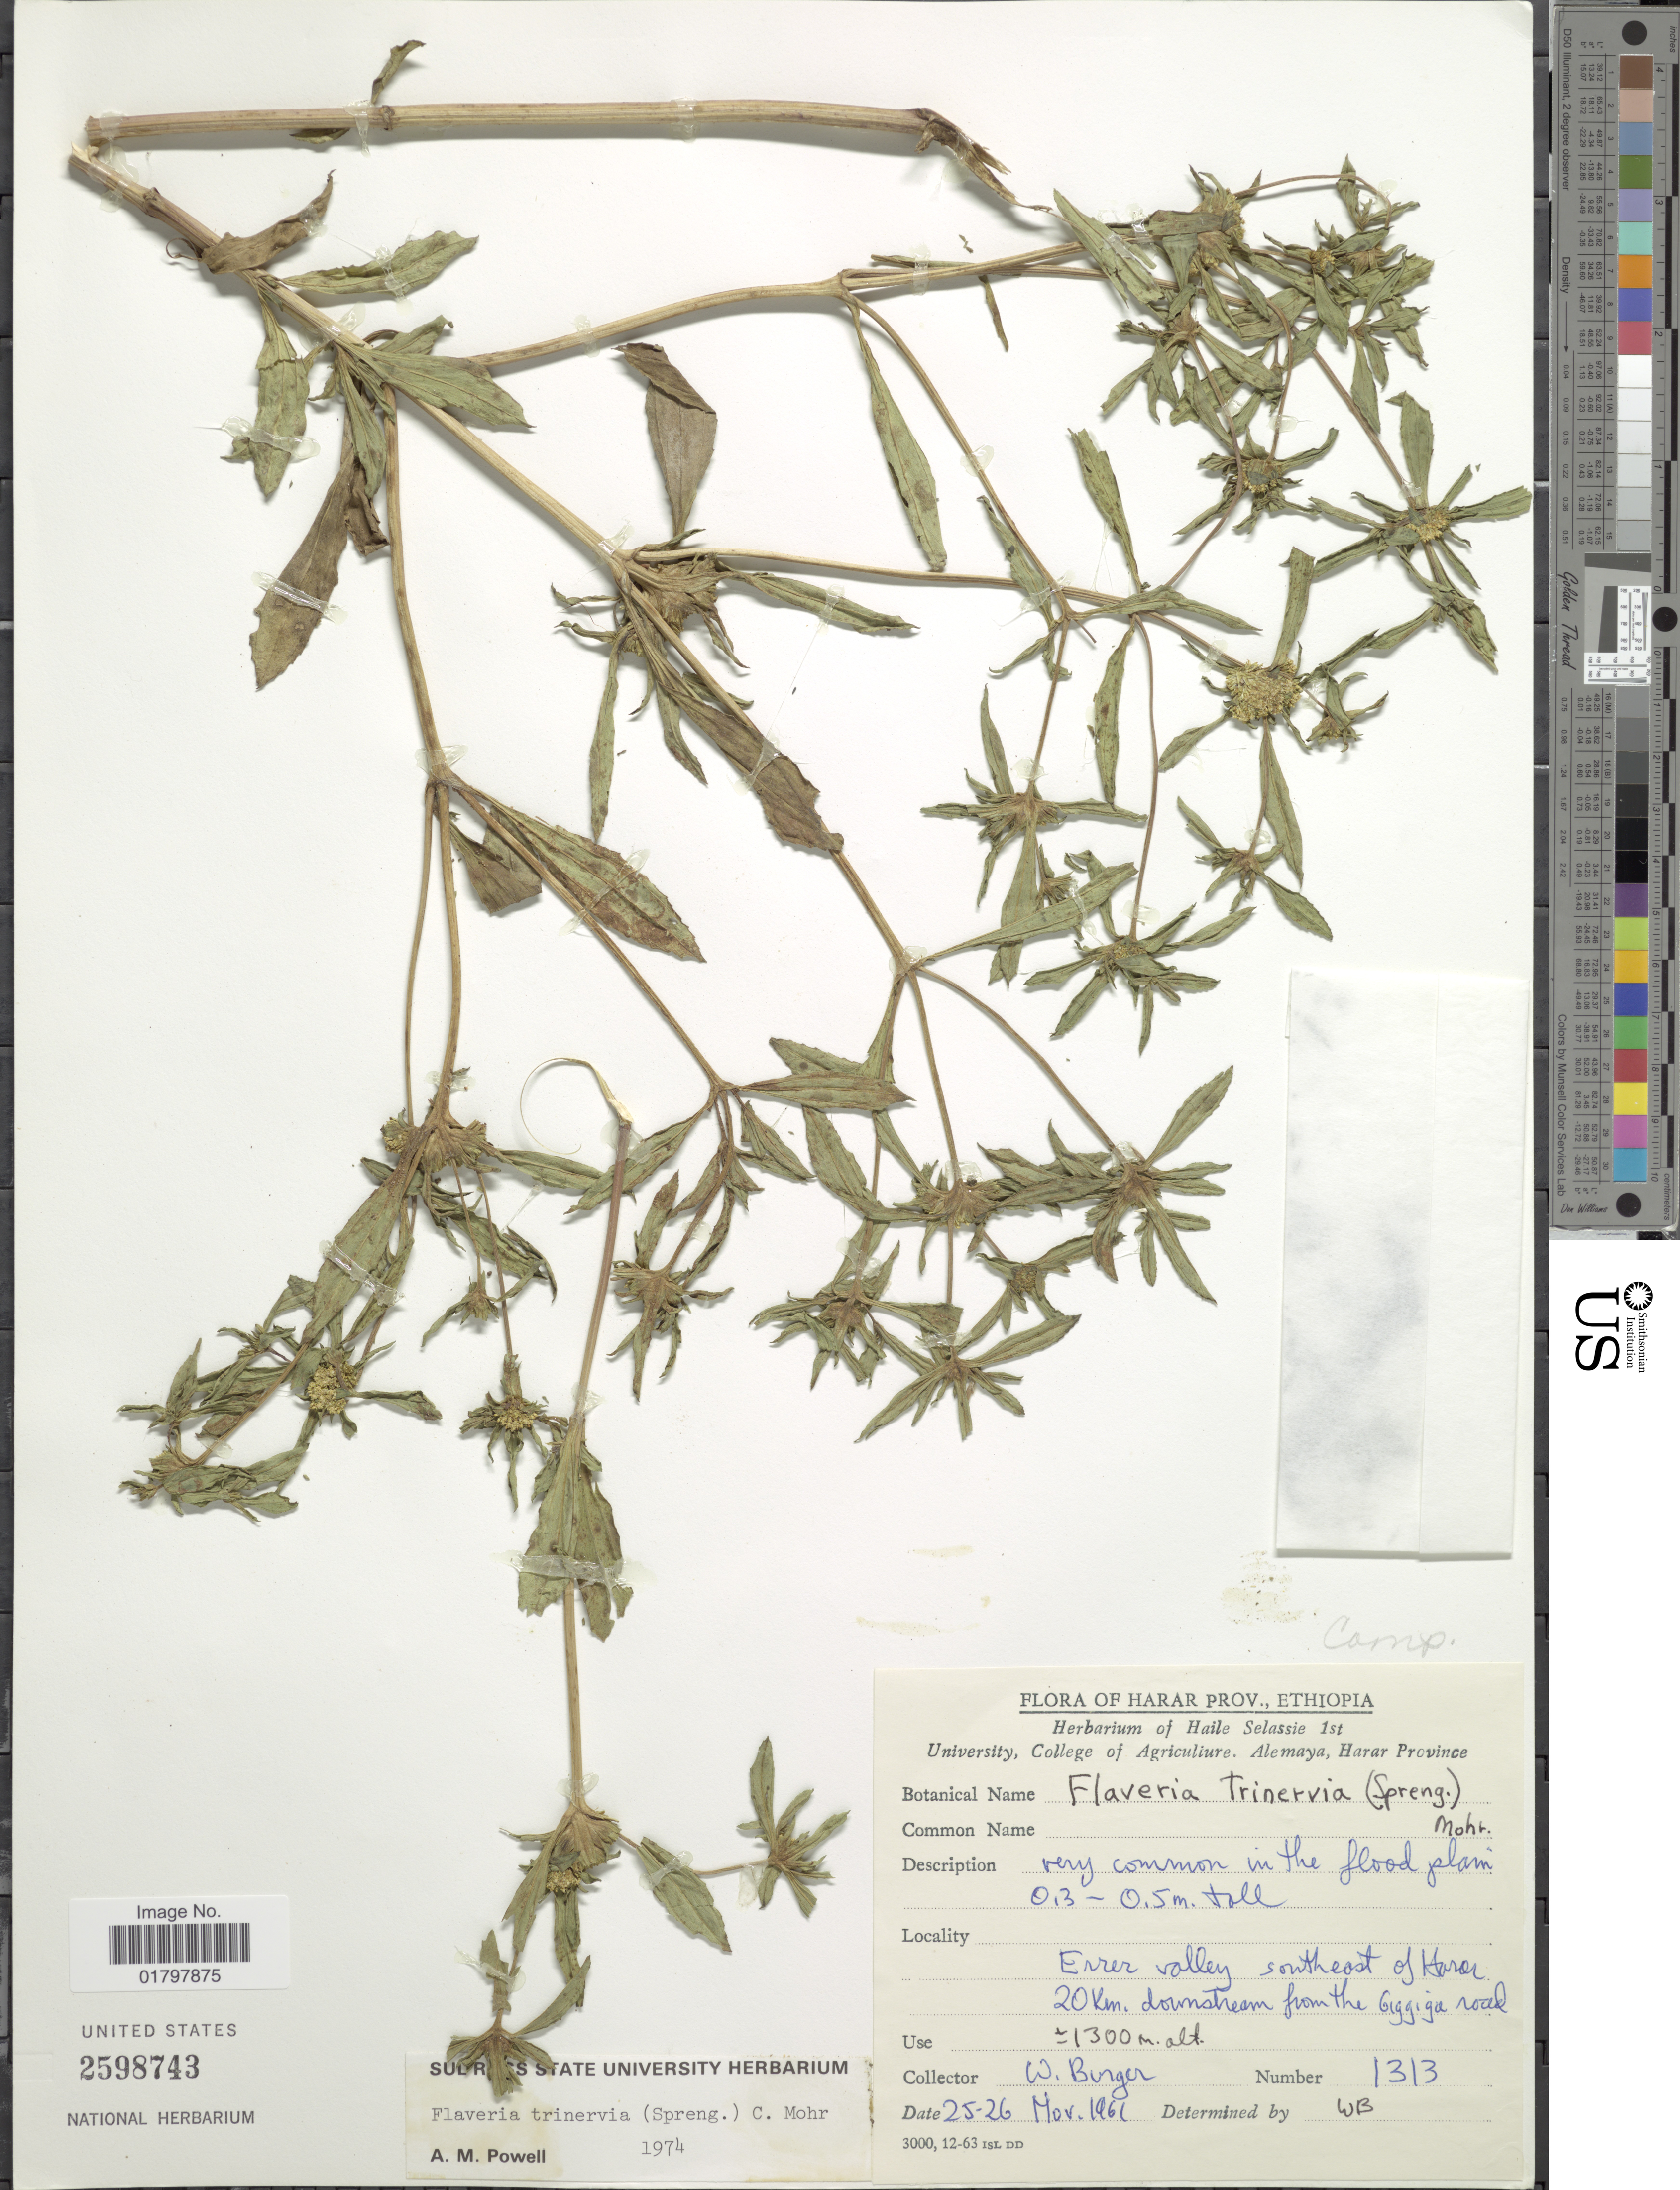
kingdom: Plantae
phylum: Tracheophyta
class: Magnoliopsida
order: Asterales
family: Asteraceae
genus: Flaveria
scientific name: Flaveria trinervia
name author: (Spreng.) C. Mohr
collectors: W. Burger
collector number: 1313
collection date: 1961-11-25/1961-11-26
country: Ethiopia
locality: Harar Prov. Errer valley southeast of Harar. 20 Km. downstream from the Giggiga road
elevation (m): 1300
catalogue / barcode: US 2598743